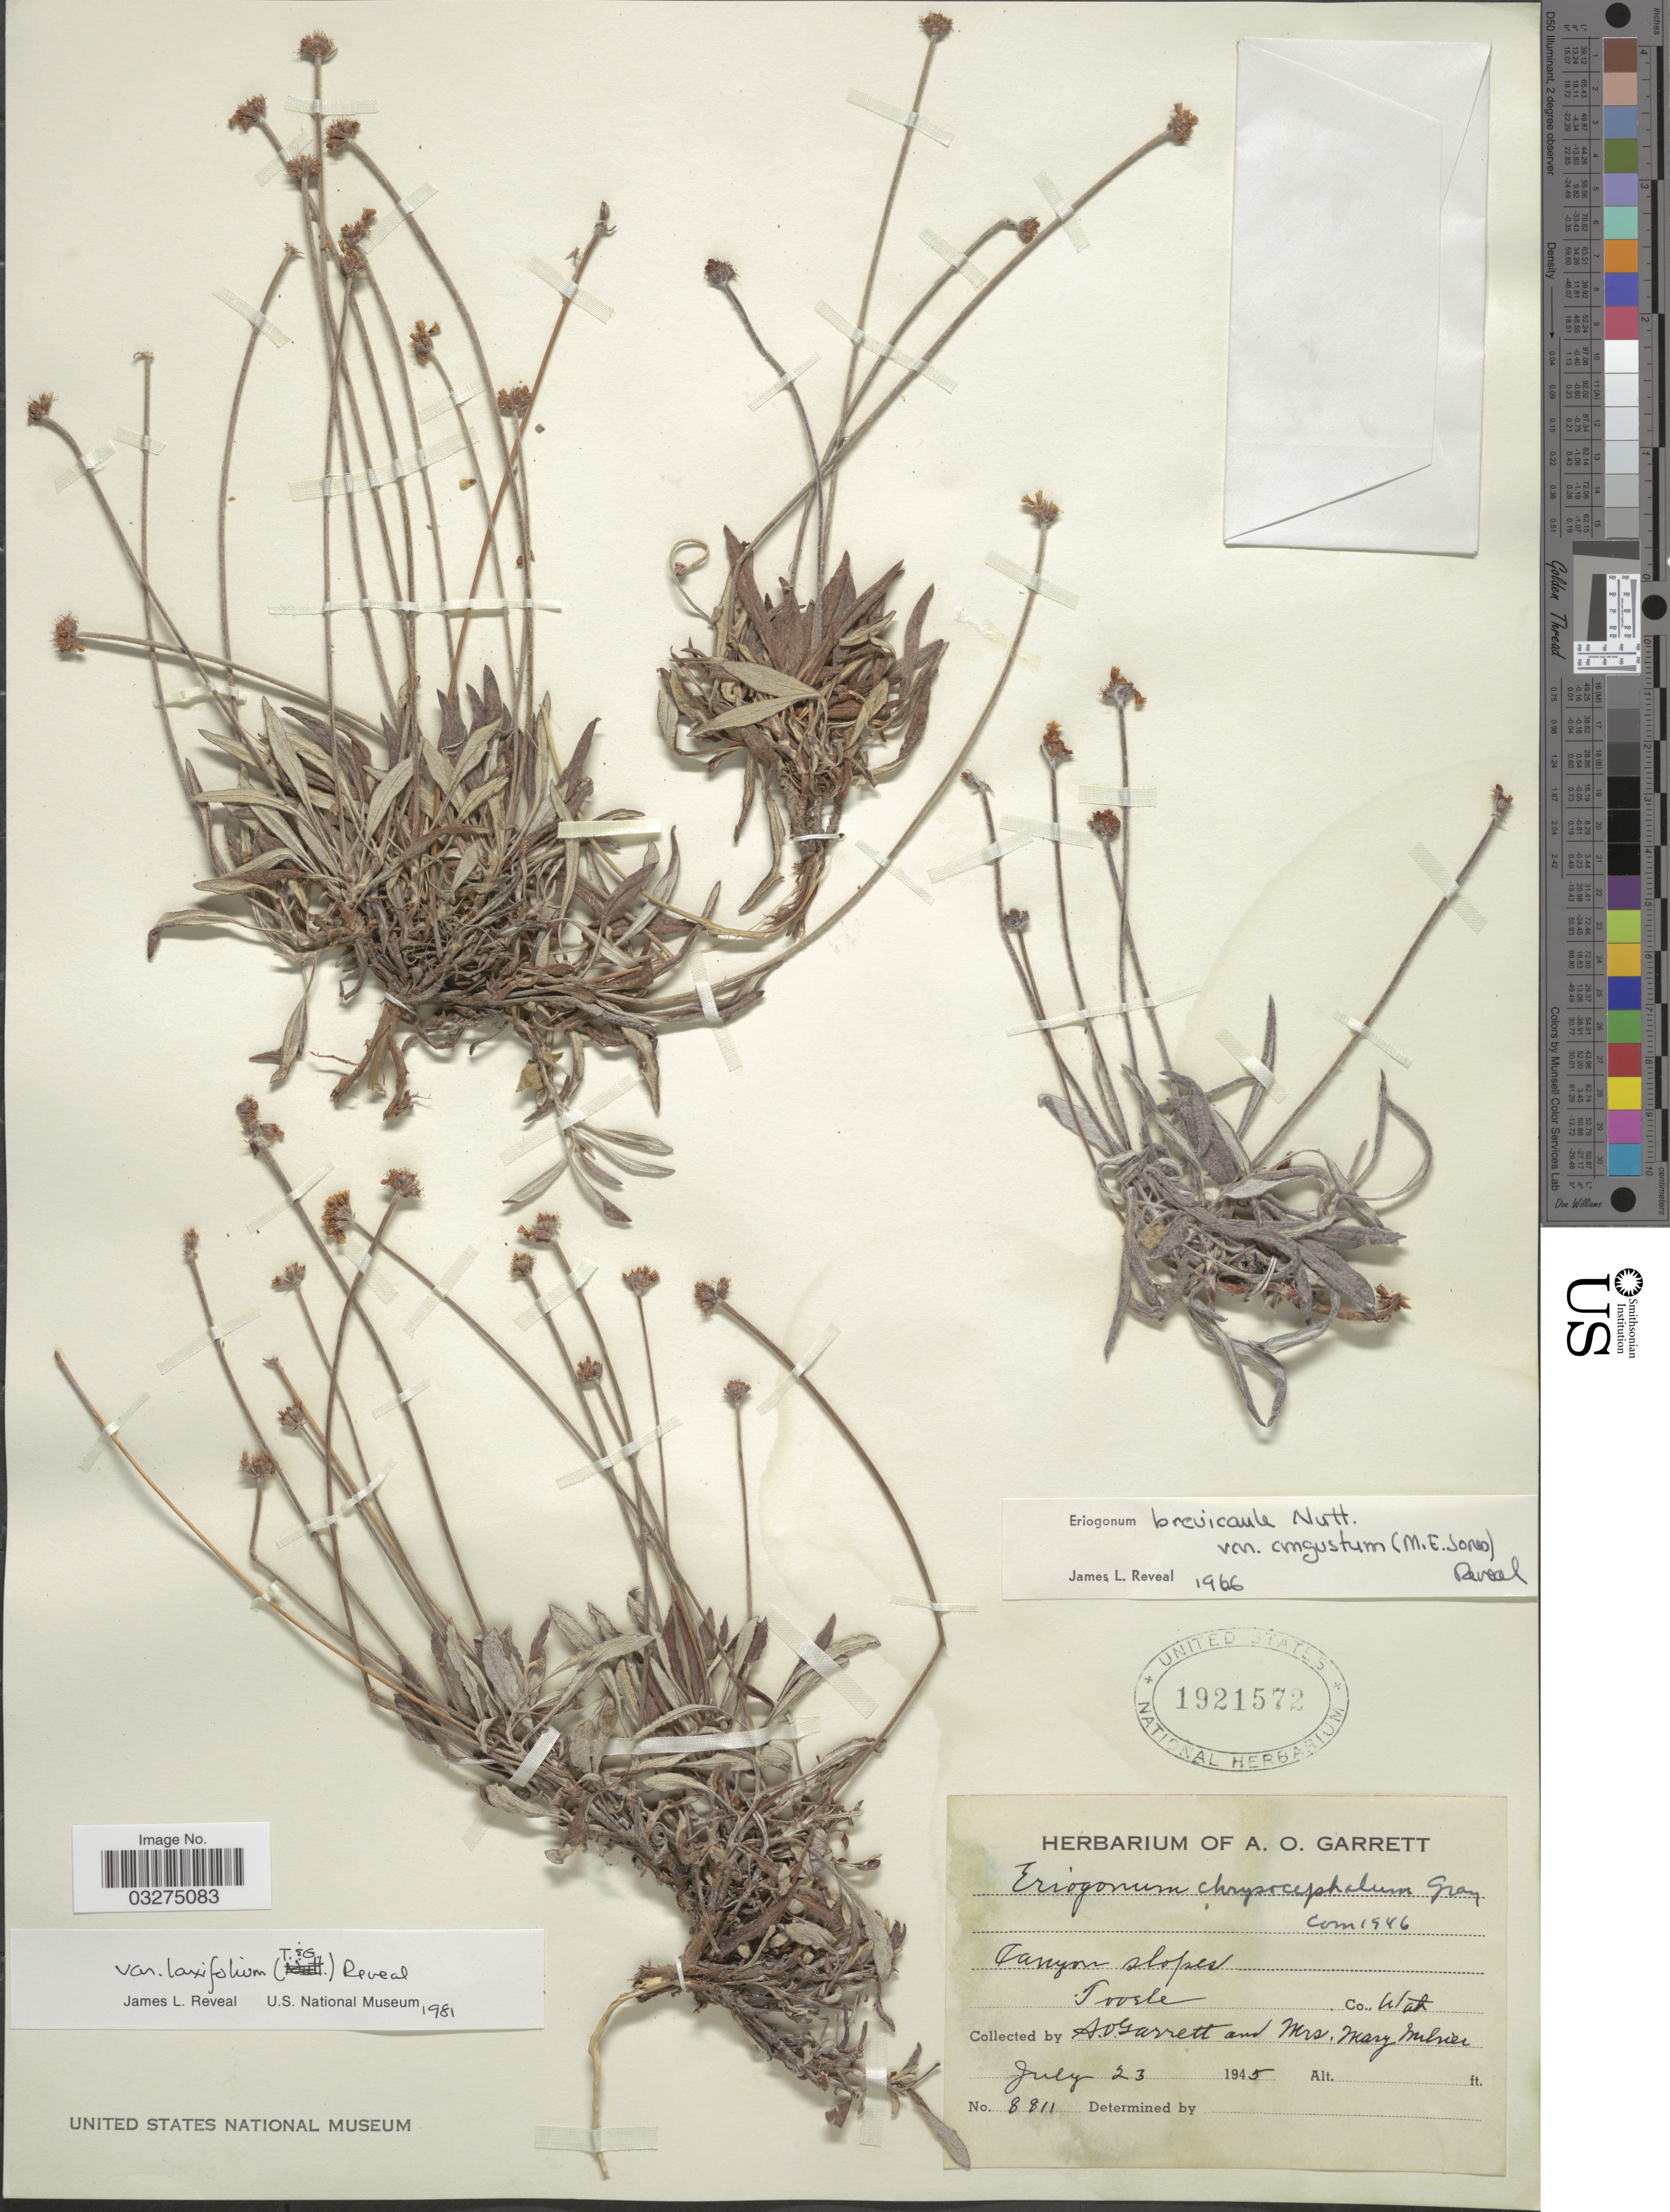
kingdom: Plantae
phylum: Tracheophyta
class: Magnoliopsida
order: Caryophyllales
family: Polygonaceae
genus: Eriogonum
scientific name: Eriogonum brevicaule var. laxifolium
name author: (Torr. & A. Gray) Reveal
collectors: A. O. Garrett & M. Milner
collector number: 8811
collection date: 1945-07-23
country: United States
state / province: Utah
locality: Tooele Co.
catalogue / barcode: US 1921572